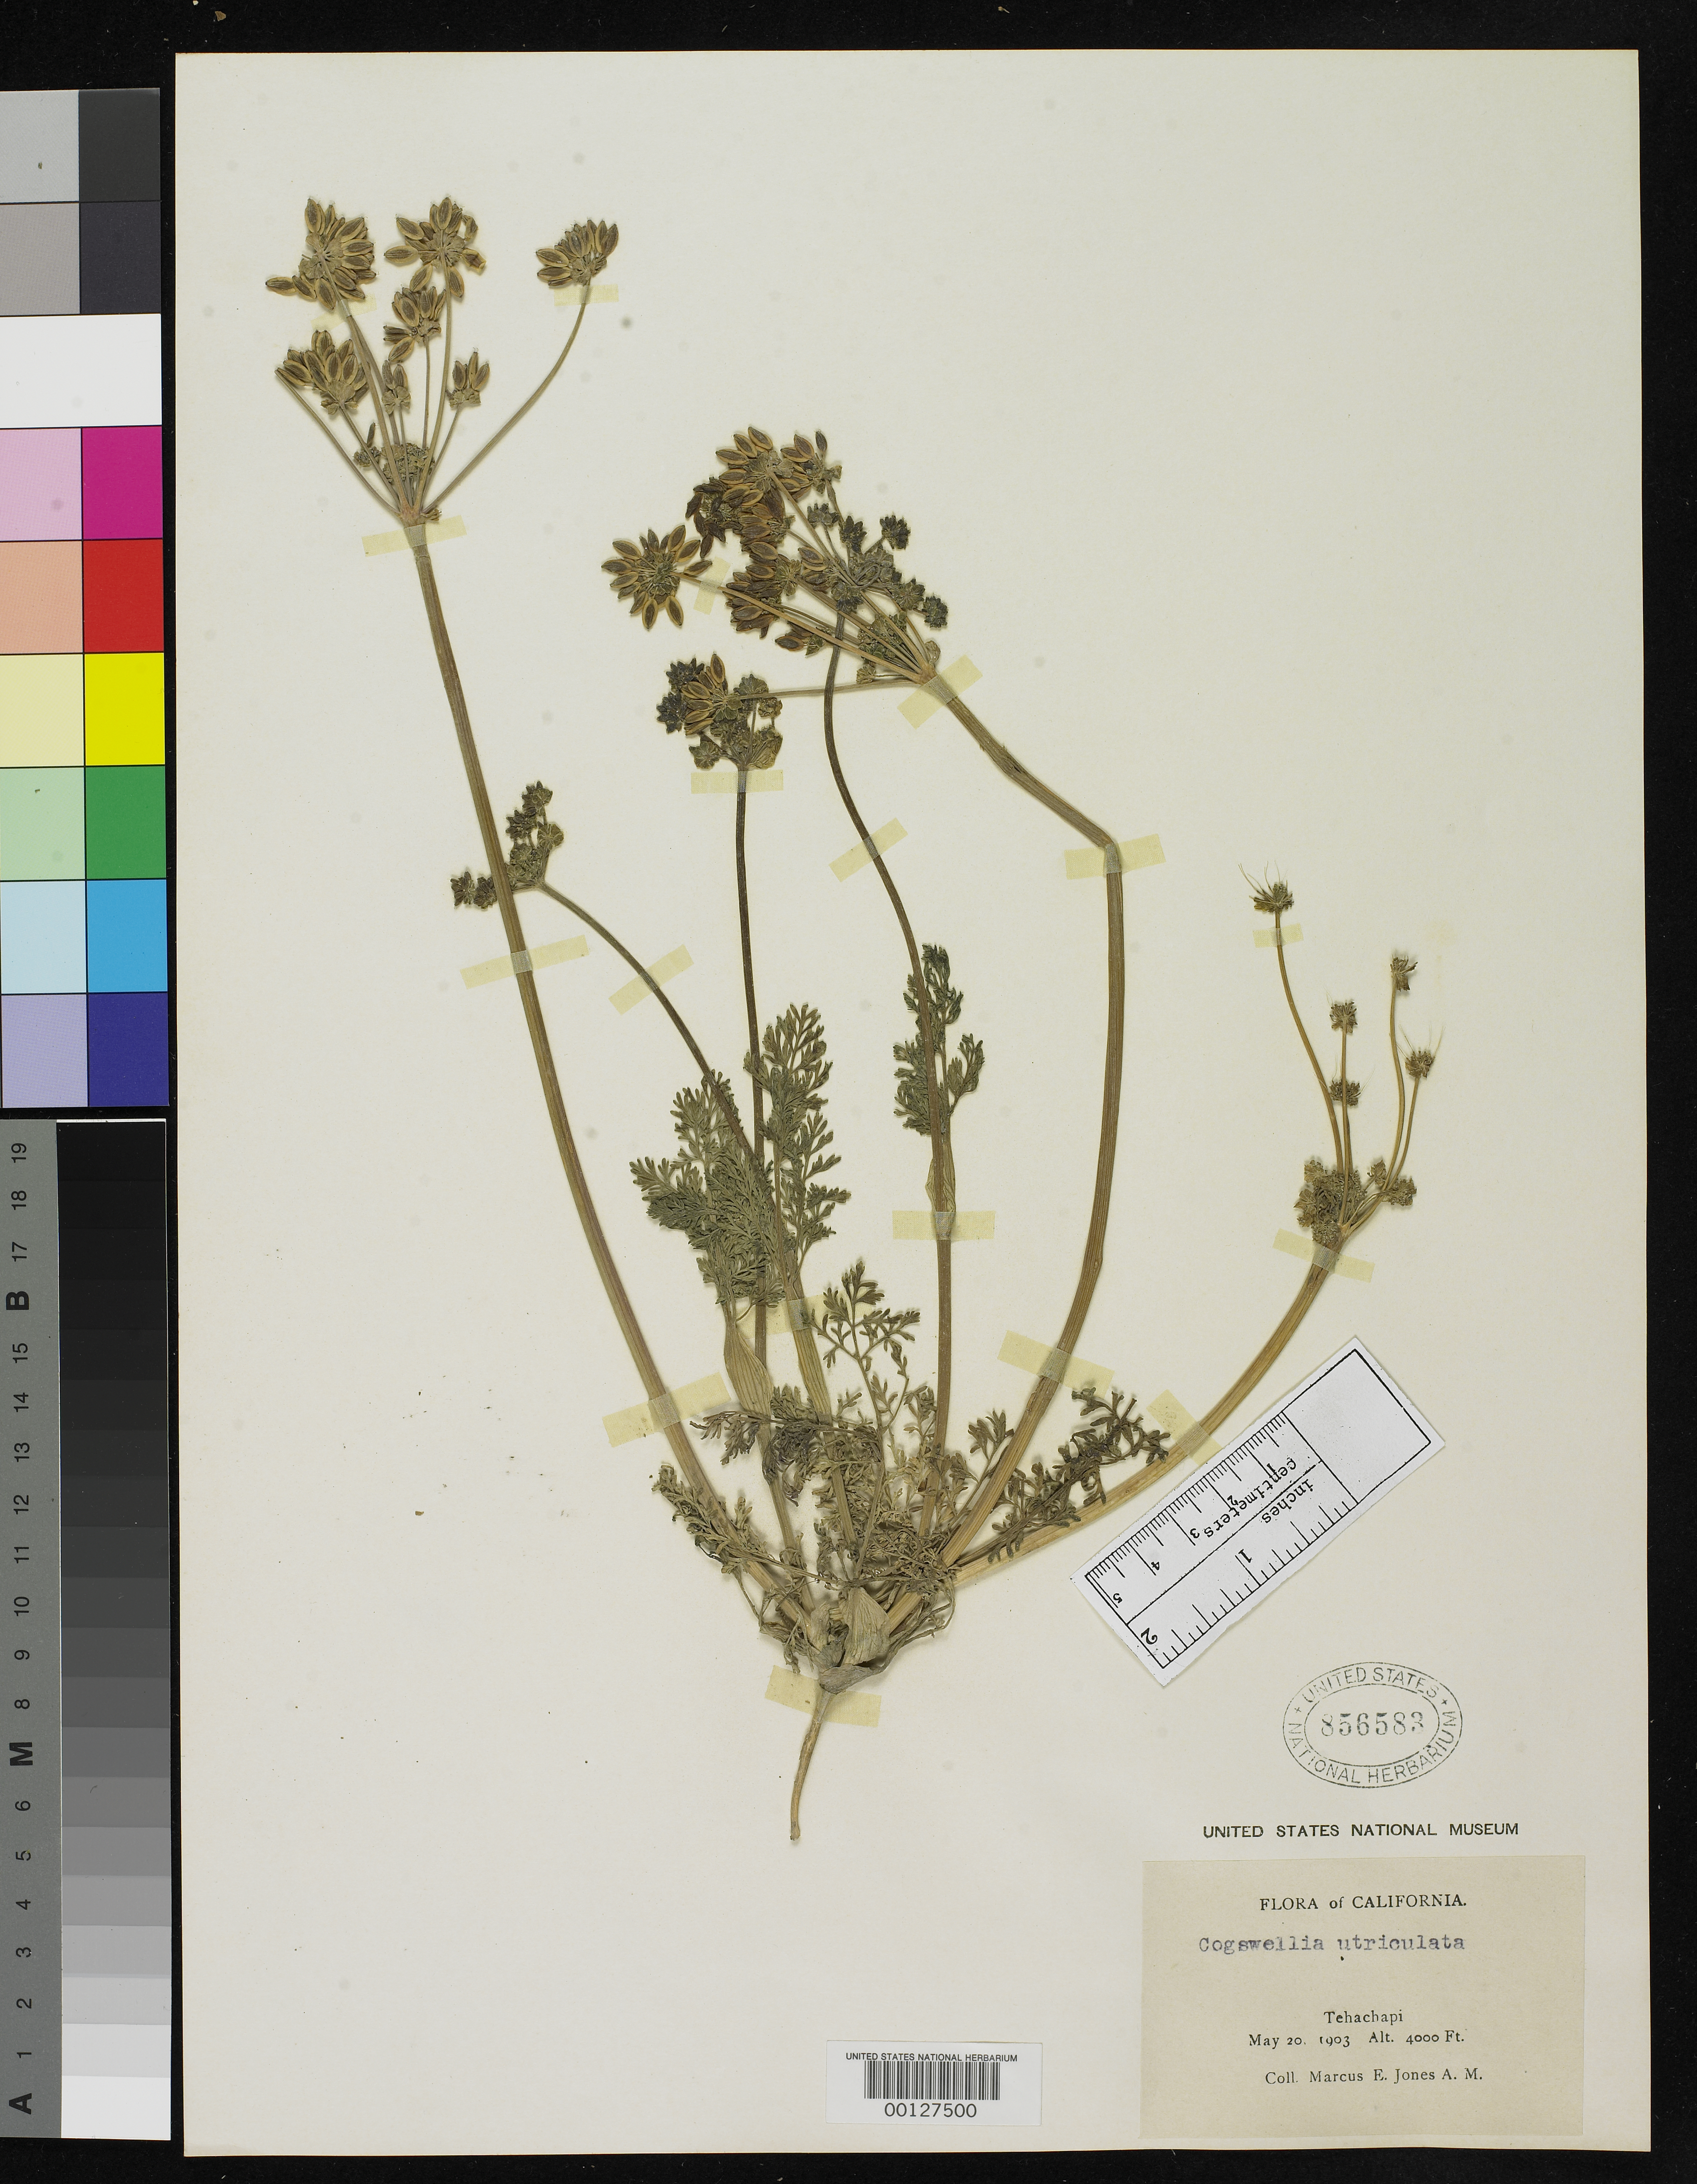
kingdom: Plantae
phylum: Tracheophyta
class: Magnoliopsida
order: Apiales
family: Apiaceae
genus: Cogswellia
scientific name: Cogswellia caruifolia var. patens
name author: M.E. Jones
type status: Isotype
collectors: M. E. Jones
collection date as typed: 20 May 1903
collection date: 1903-05-20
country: United States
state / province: California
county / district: Kern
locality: Tehachapi.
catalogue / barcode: US 856583